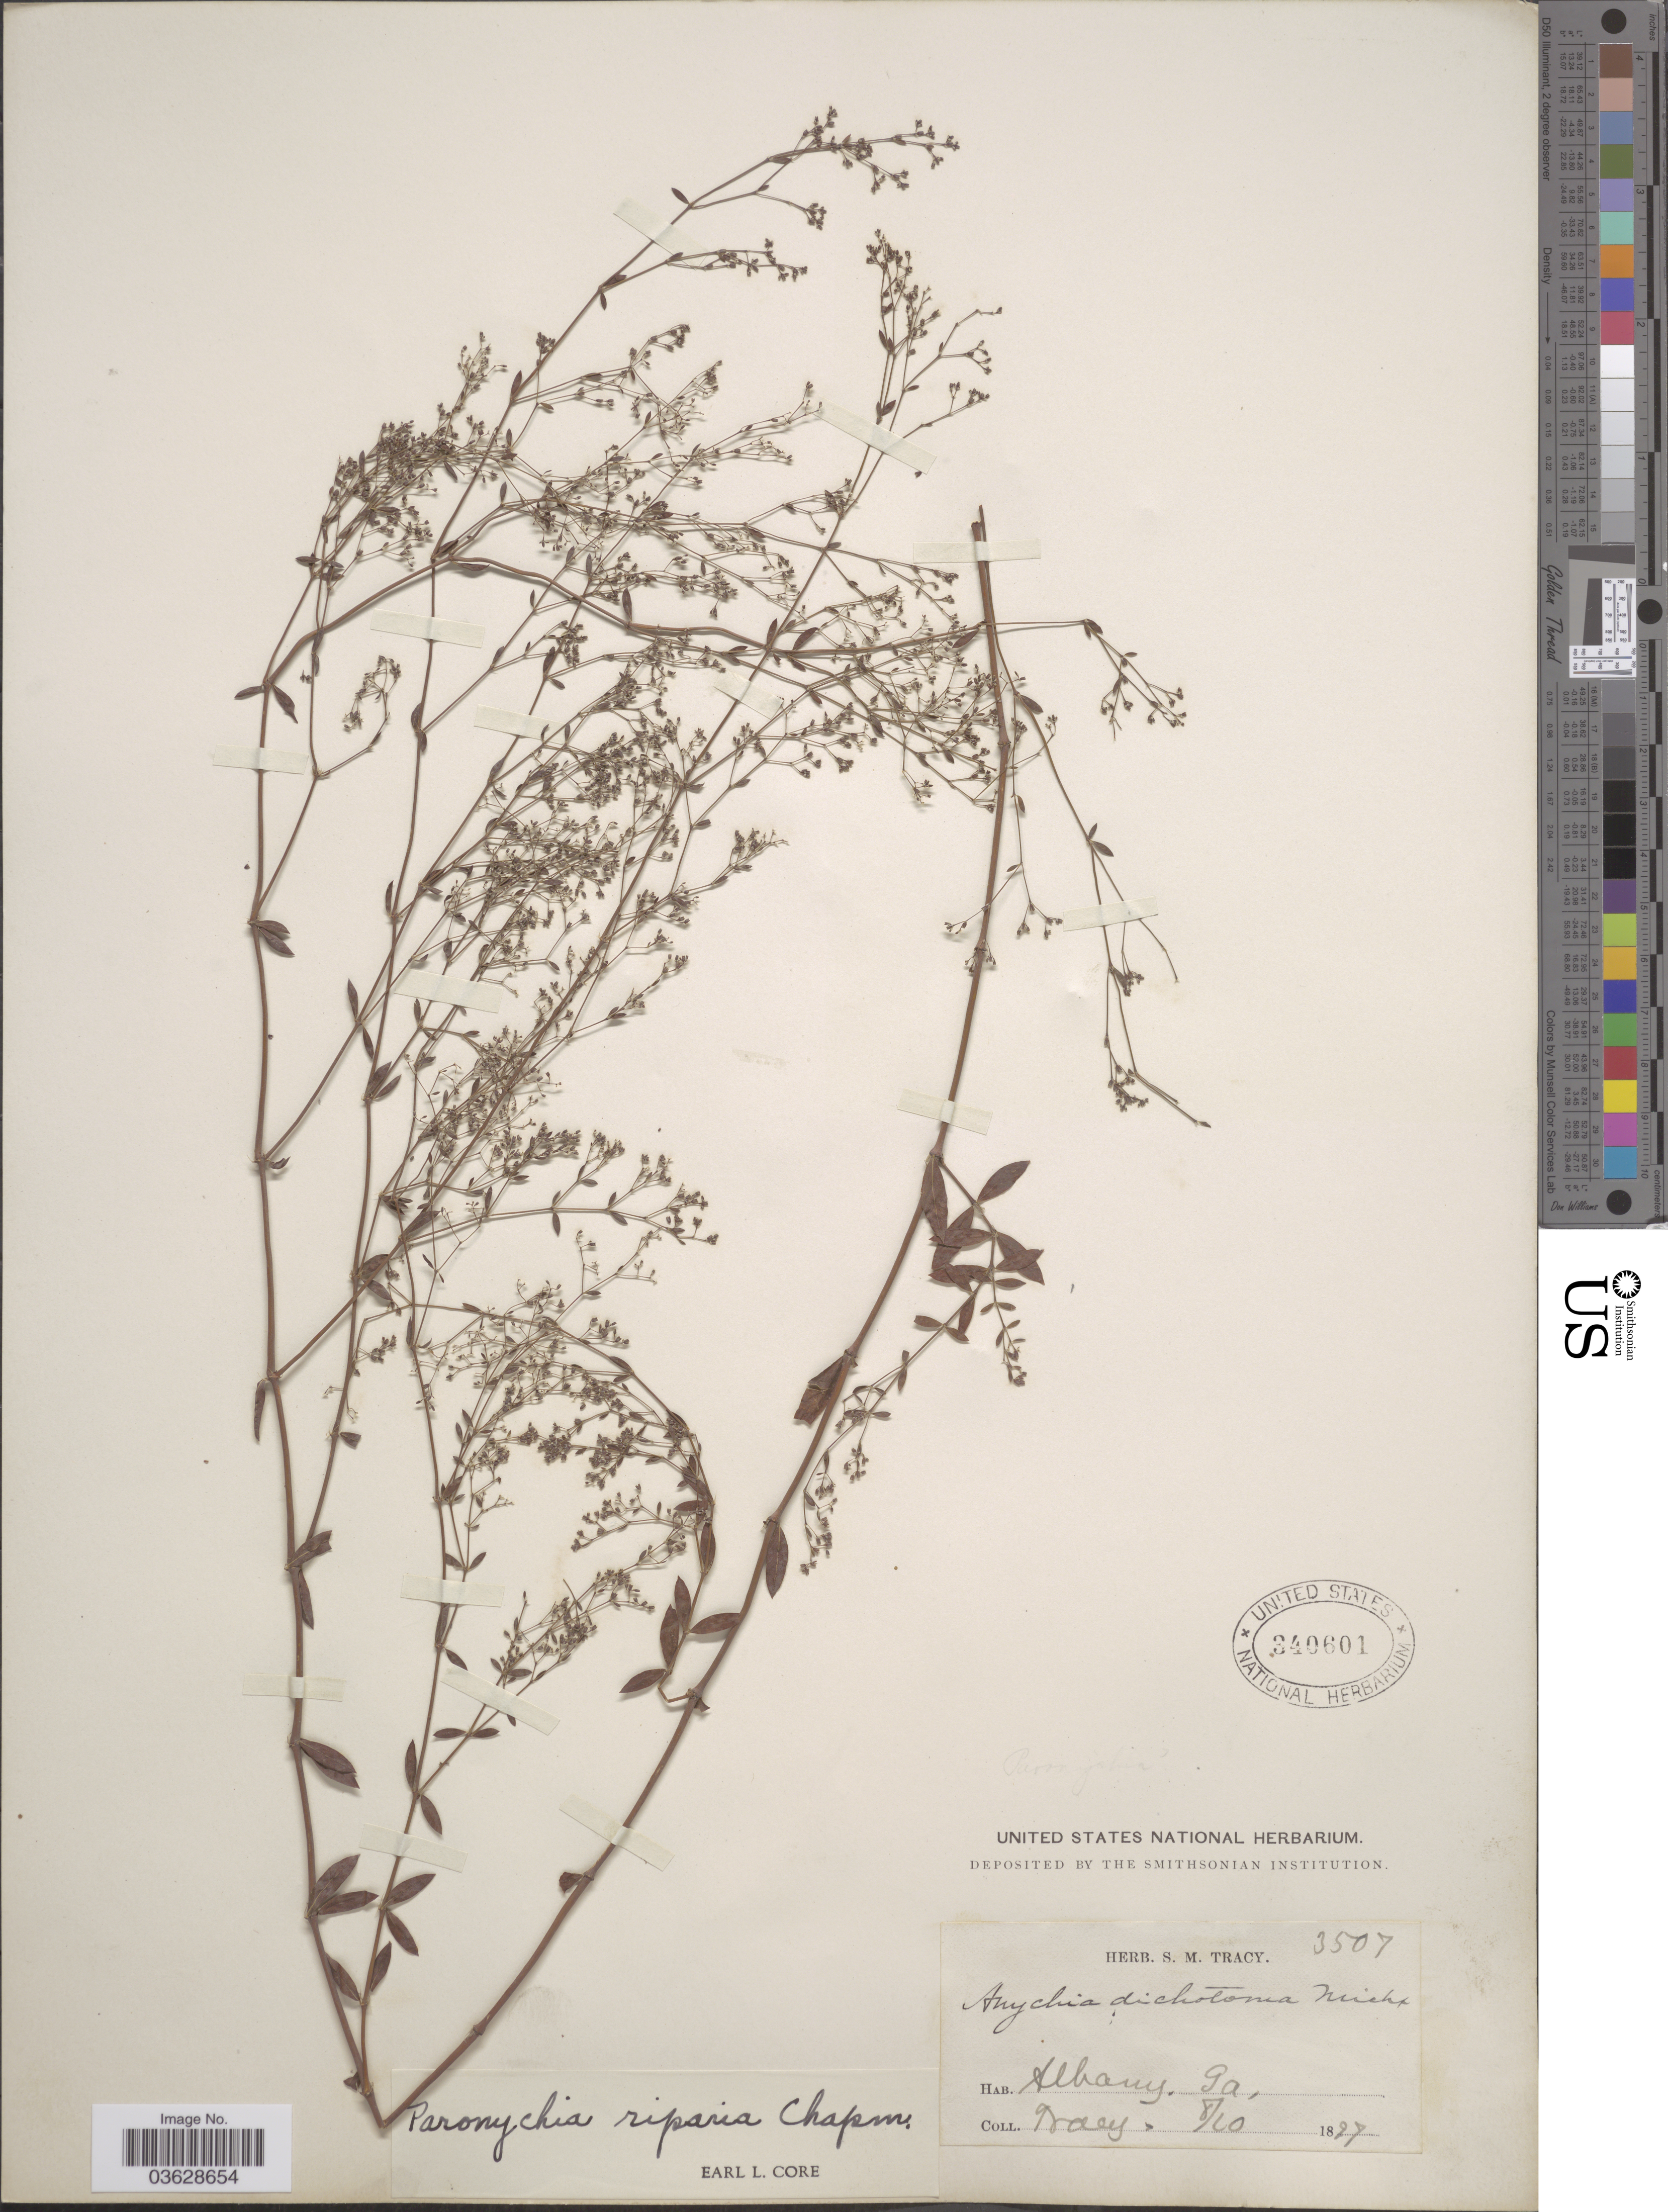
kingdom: Plantae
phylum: Tracheophyta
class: Magnoliopsida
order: Caryophyllales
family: Caryophyllaceae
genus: Paronychia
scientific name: Paronychia baldwinii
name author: (A. Gray & Torr.) Fenzl ex Walp.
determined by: Strong, Mark T., (BOT), Smithsonian Institution - National Museum of Natural History (UNITED STATES)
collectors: S. M. Tracy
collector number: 3507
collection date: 1897-08-20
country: United States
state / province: Georgia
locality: Albany.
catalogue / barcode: US 340601